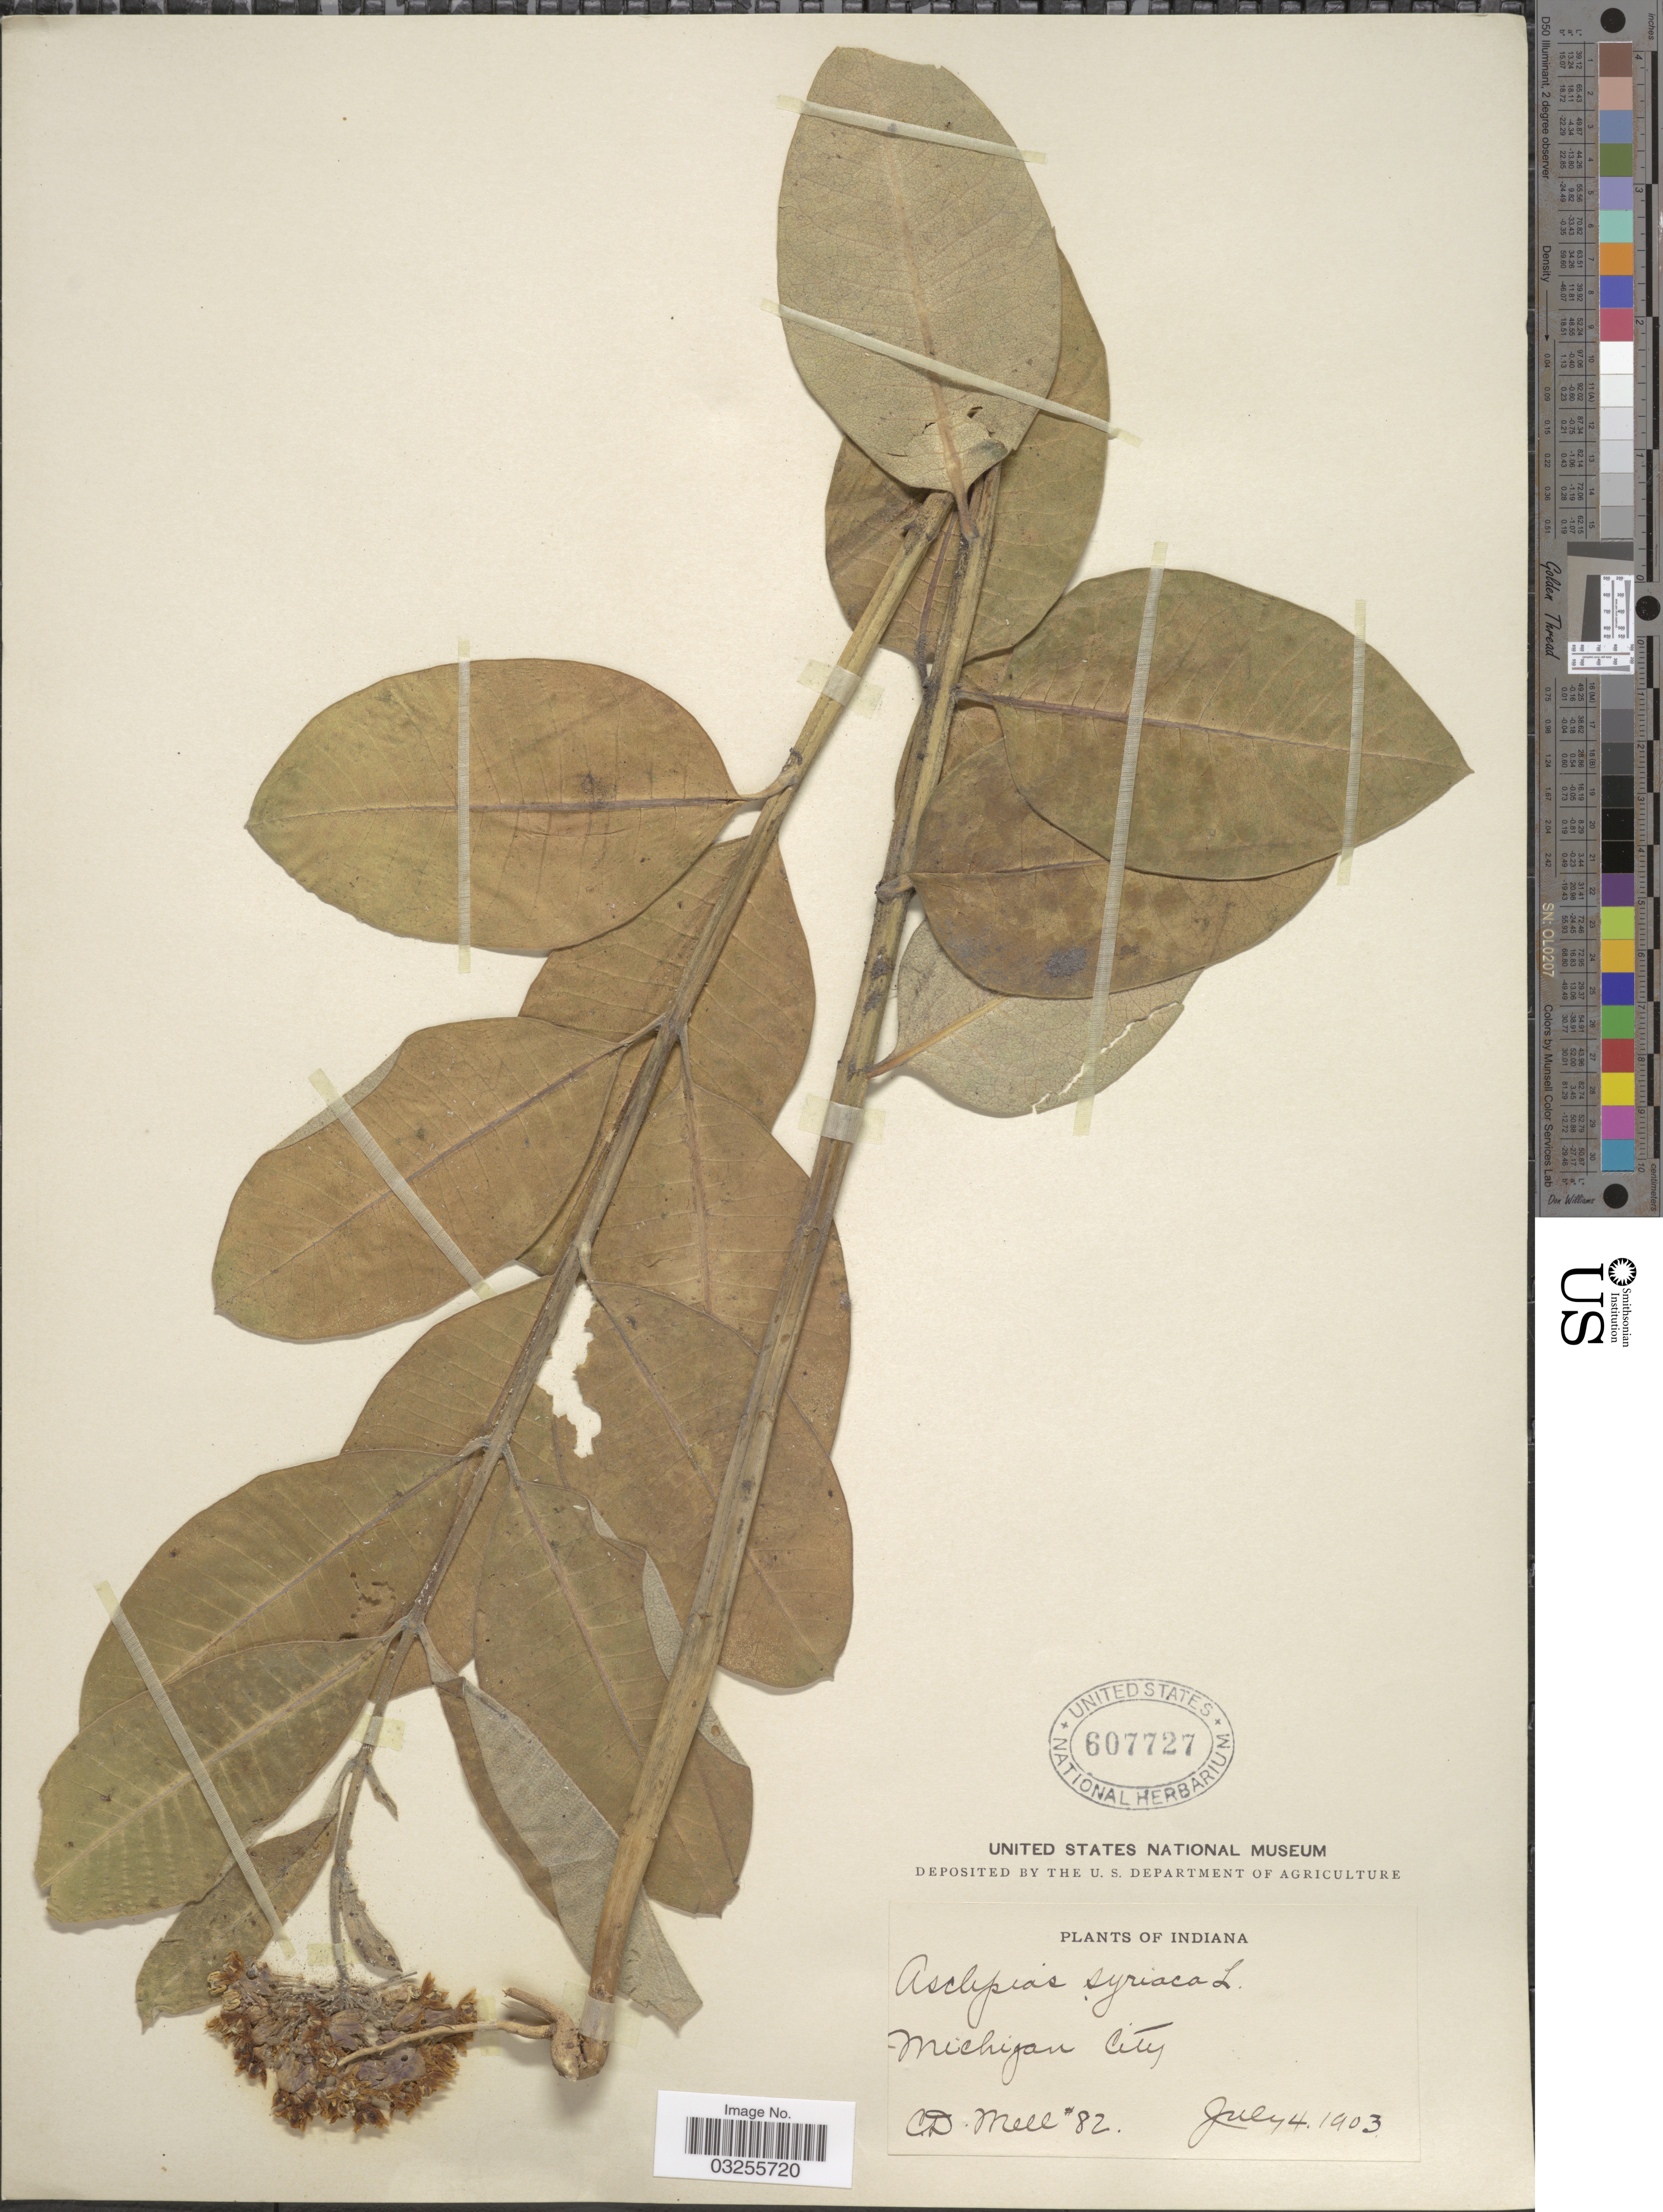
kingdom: Plantae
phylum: Tracheophyta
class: Magnoliopsida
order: Gentianales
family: Apocynaceae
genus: Asclepias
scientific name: Asclepias syriaca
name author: L.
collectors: C. D. Mell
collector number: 82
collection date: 1903-07-04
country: United States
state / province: Indiana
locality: Michigan City.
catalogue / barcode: US 607727